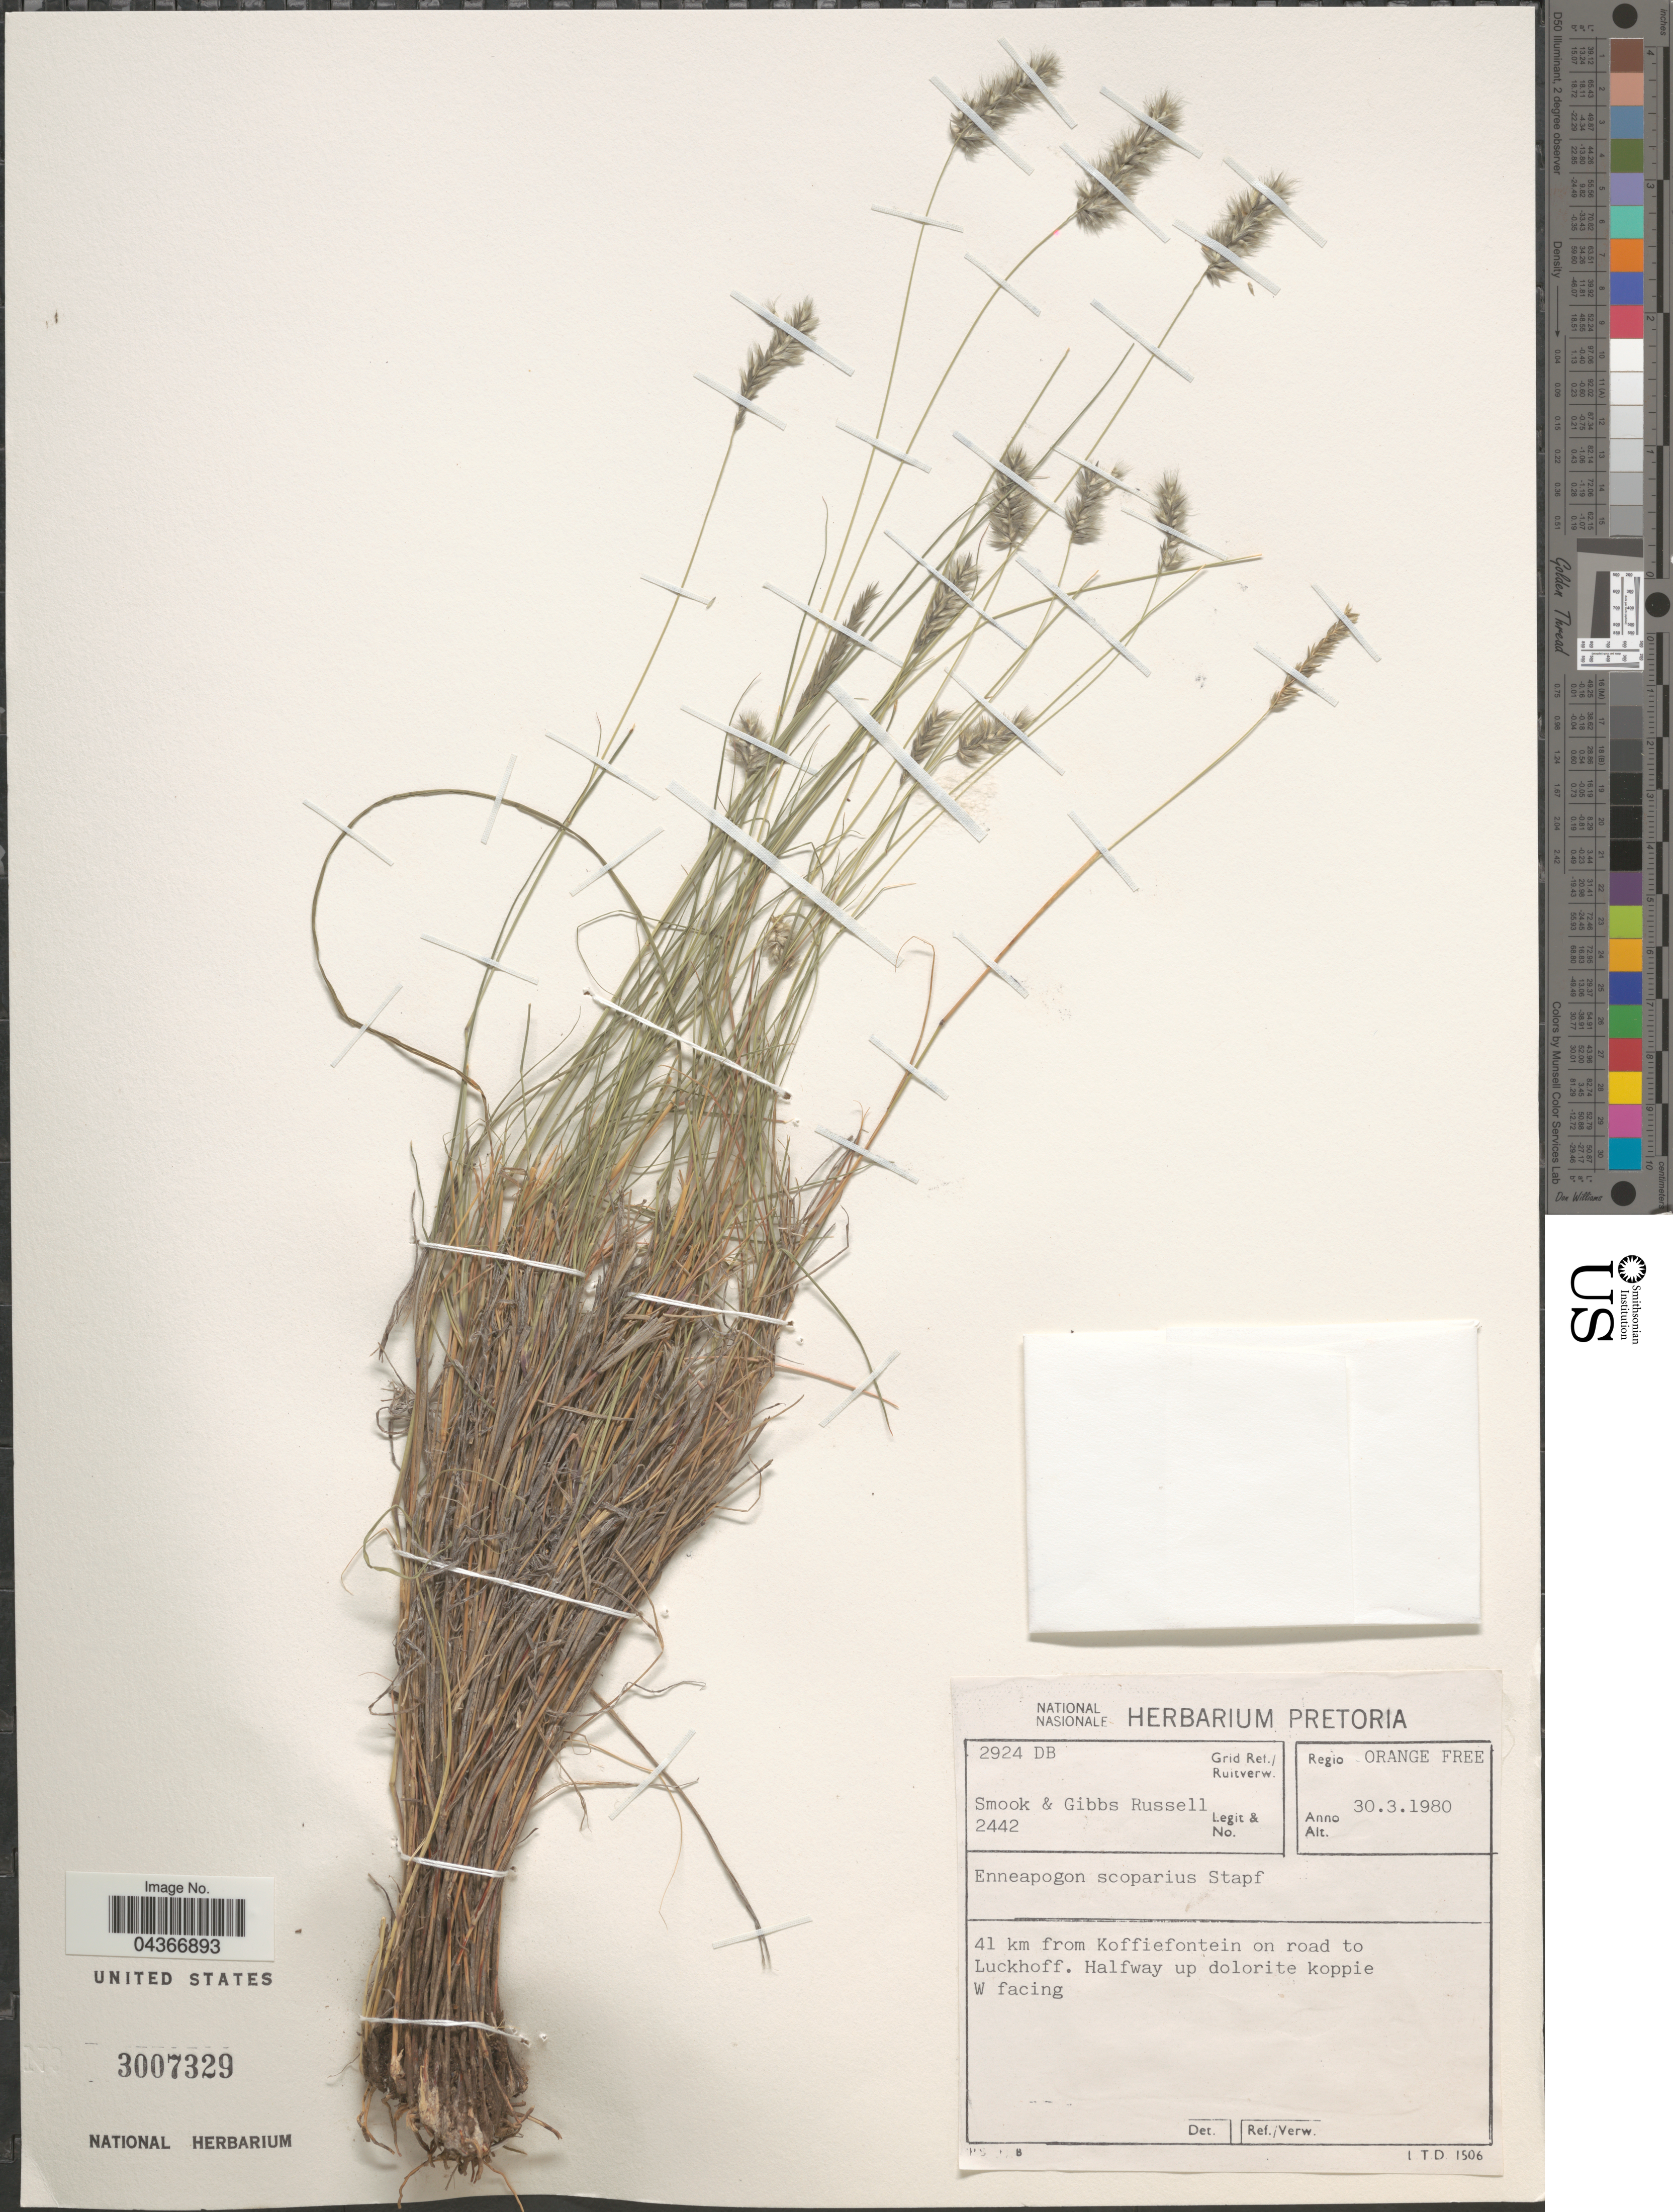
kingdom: Plantae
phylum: Tracheophyta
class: Liliopsida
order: Poales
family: Poaceae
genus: Enneapogon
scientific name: Enneapogon scoparius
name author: Stapf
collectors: Smook & G. Russell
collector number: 2442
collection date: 1980-03-30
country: South Africa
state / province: Free State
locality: Grid Ref./ Ruitverw. 2924 DB. Regio Orange Free. 41 km from Koffiefontein on road to Luckhoff. Halfway up dolorite koppie W facing.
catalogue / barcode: US 3007329